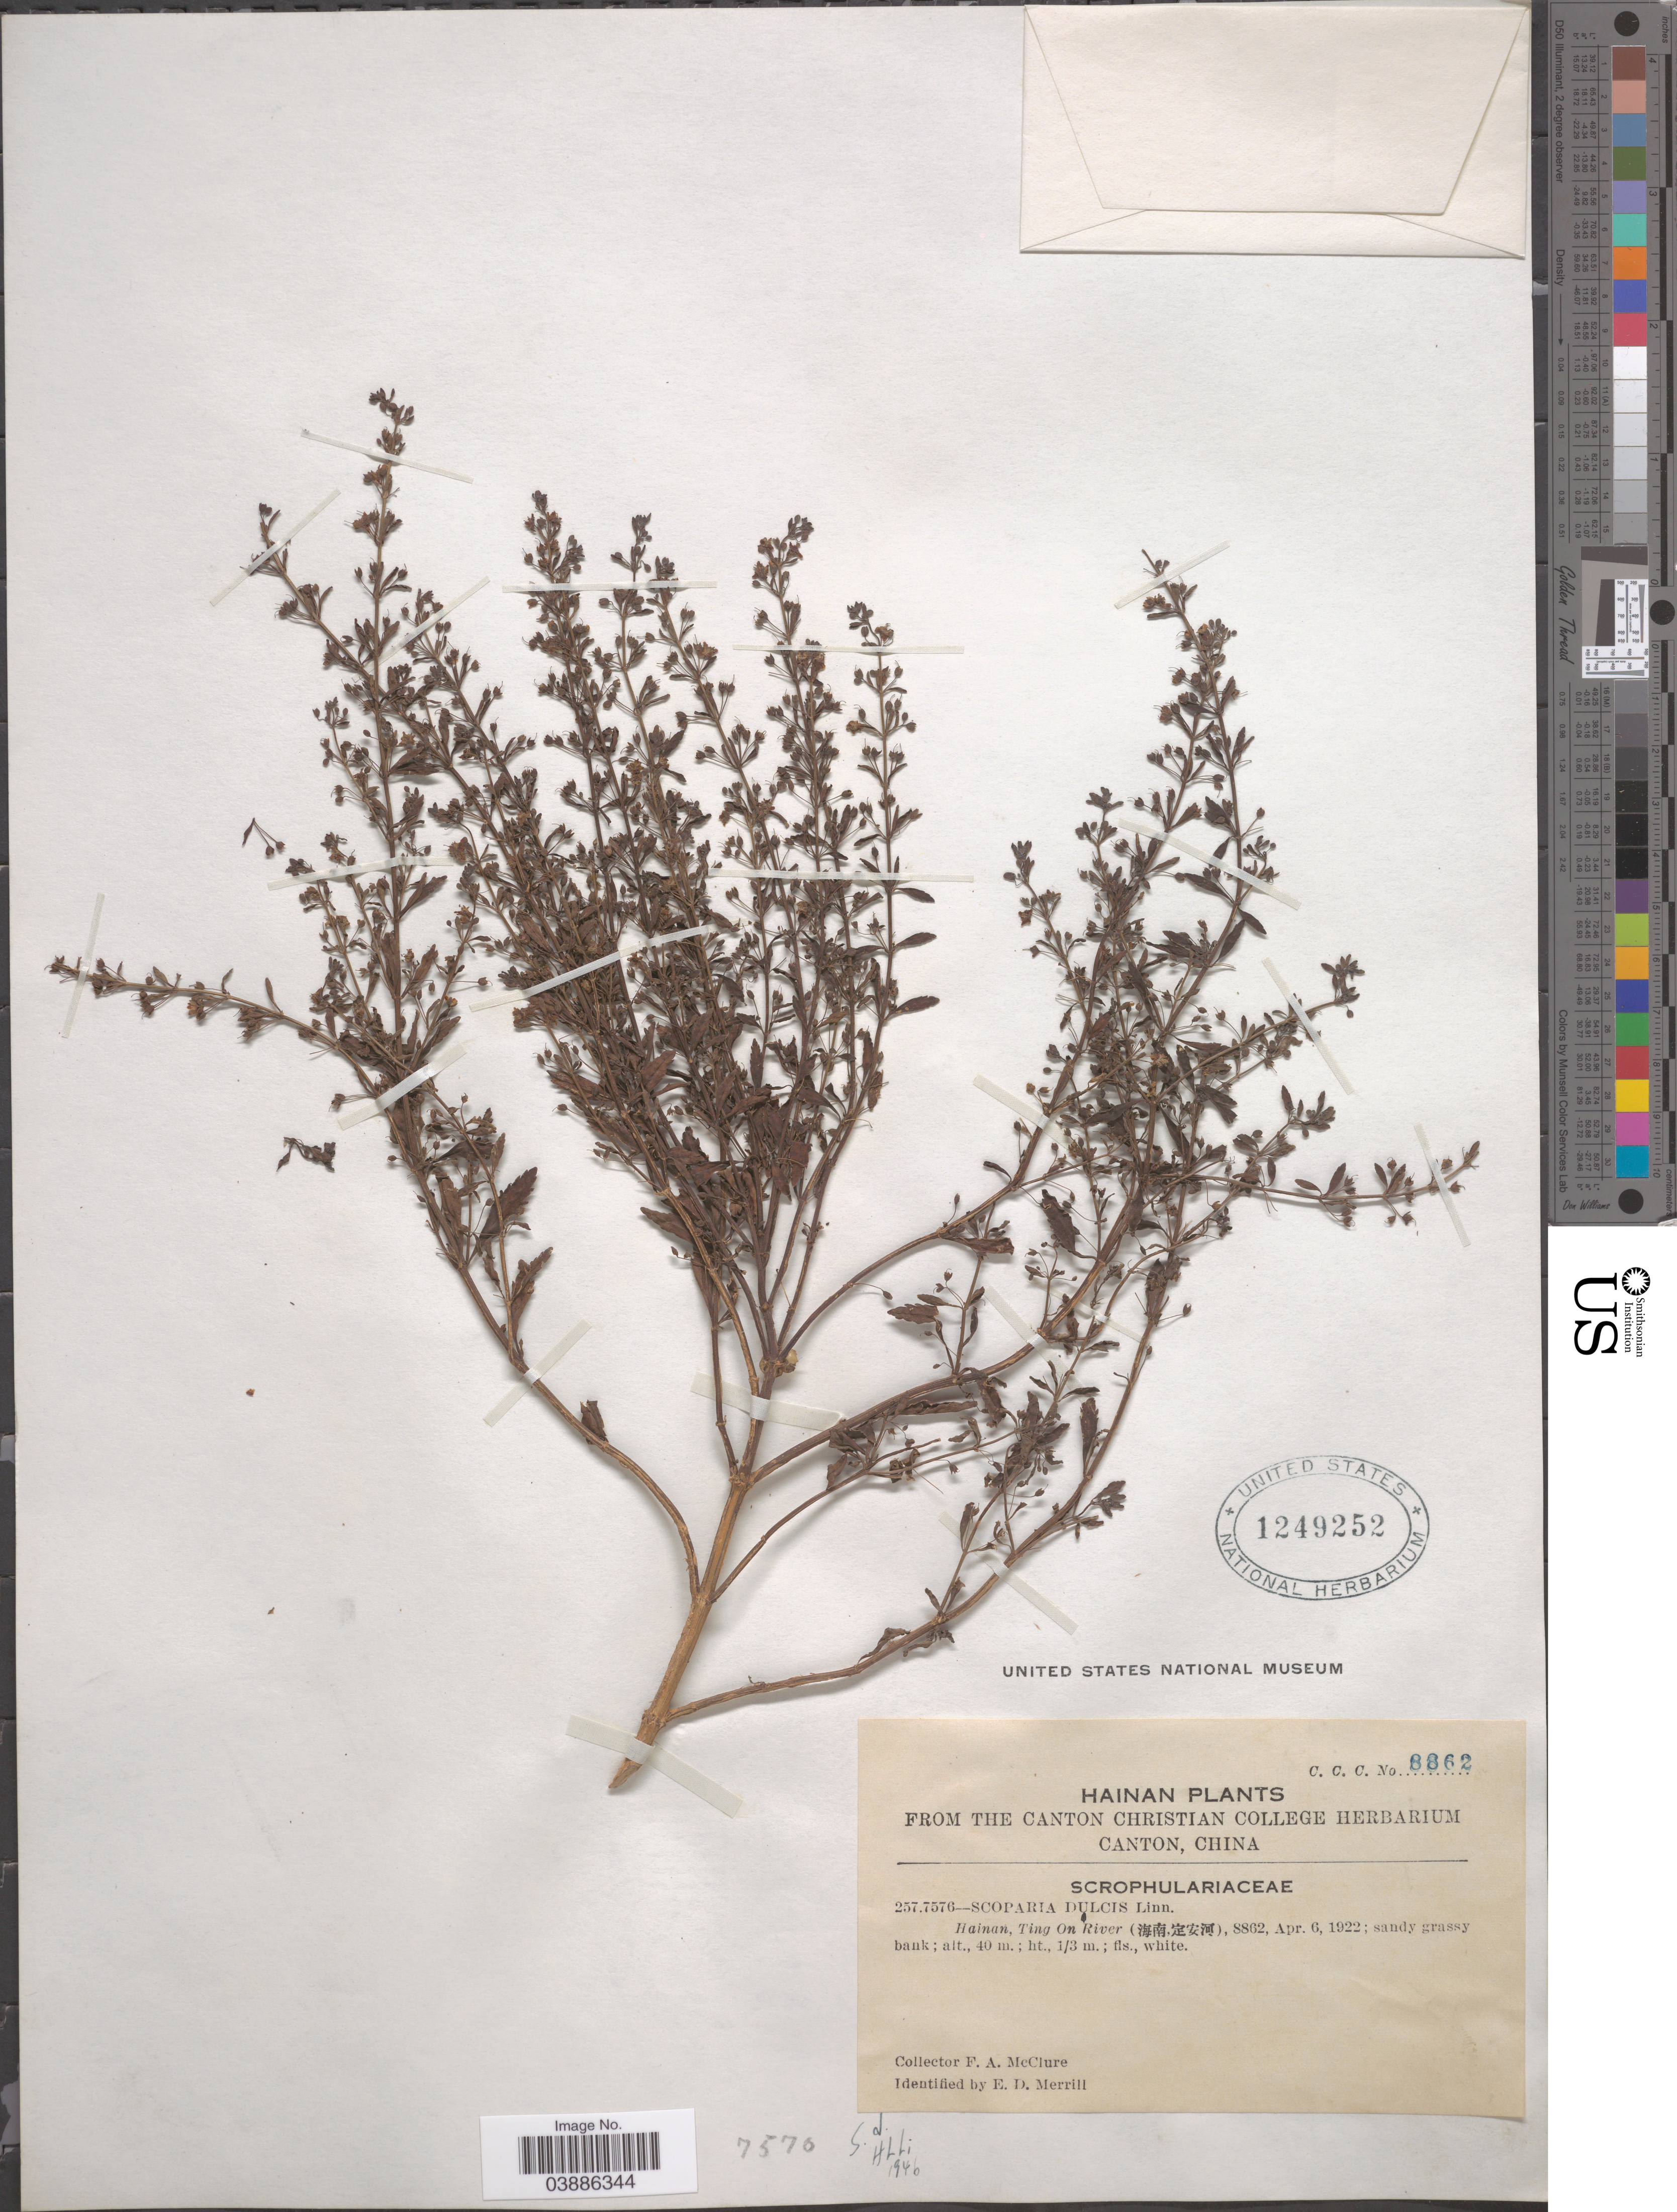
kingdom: Plantae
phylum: Tracheophyta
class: Magnoliopsida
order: Lamiales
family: Plantaginaceae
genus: Scoparia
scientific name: Scoparia dulcis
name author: L.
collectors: F. A. McClure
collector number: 8862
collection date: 1922-04-06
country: China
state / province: Hainan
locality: Ting On River (X).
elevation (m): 40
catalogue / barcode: US 1249252